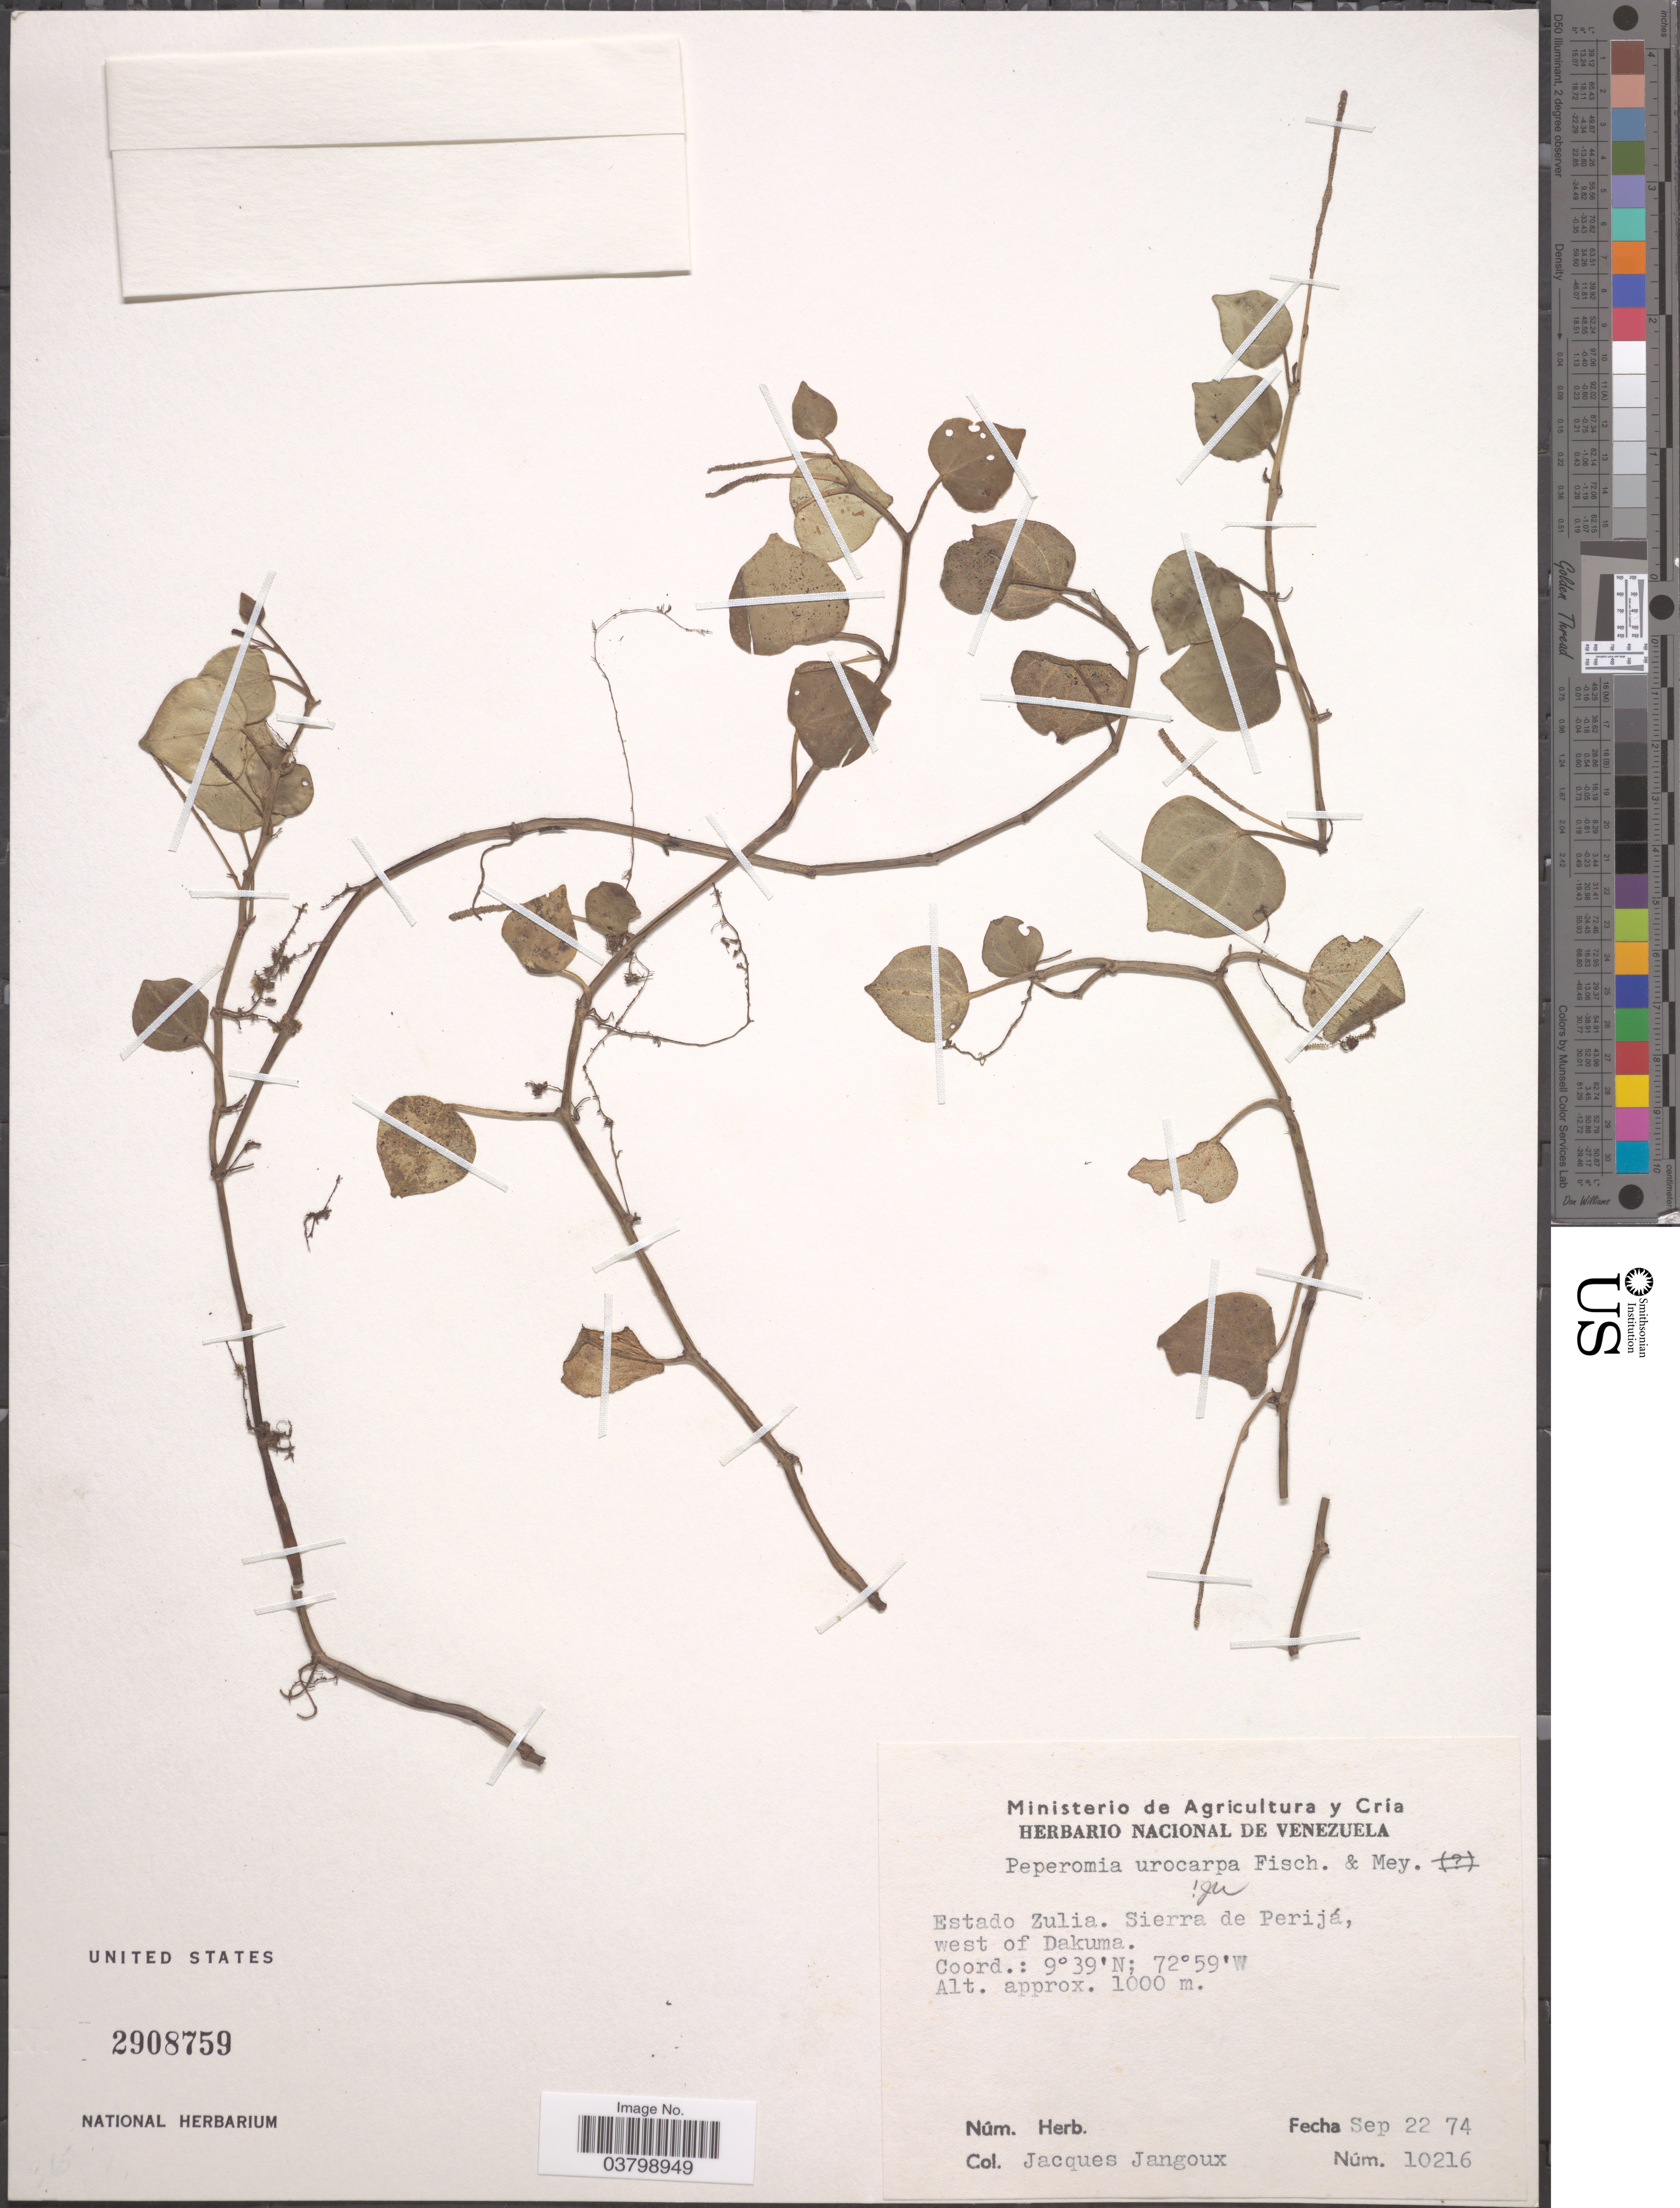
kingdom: Plantae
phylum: Tracheophyta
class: Magnoliopsida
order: Piperales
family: Piperaceae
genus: Peperomia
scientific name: Peperomia urocarpa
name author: Fisch. & C.A. Mey.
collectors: J. I. G. Janguox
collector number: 10216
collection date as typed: Transcribed d/m/y: 22/9/74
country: Venezuela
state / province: Zulia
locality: Sierra de Perijá, west of Dakuma.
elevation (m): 1000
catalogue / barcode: US 2908759